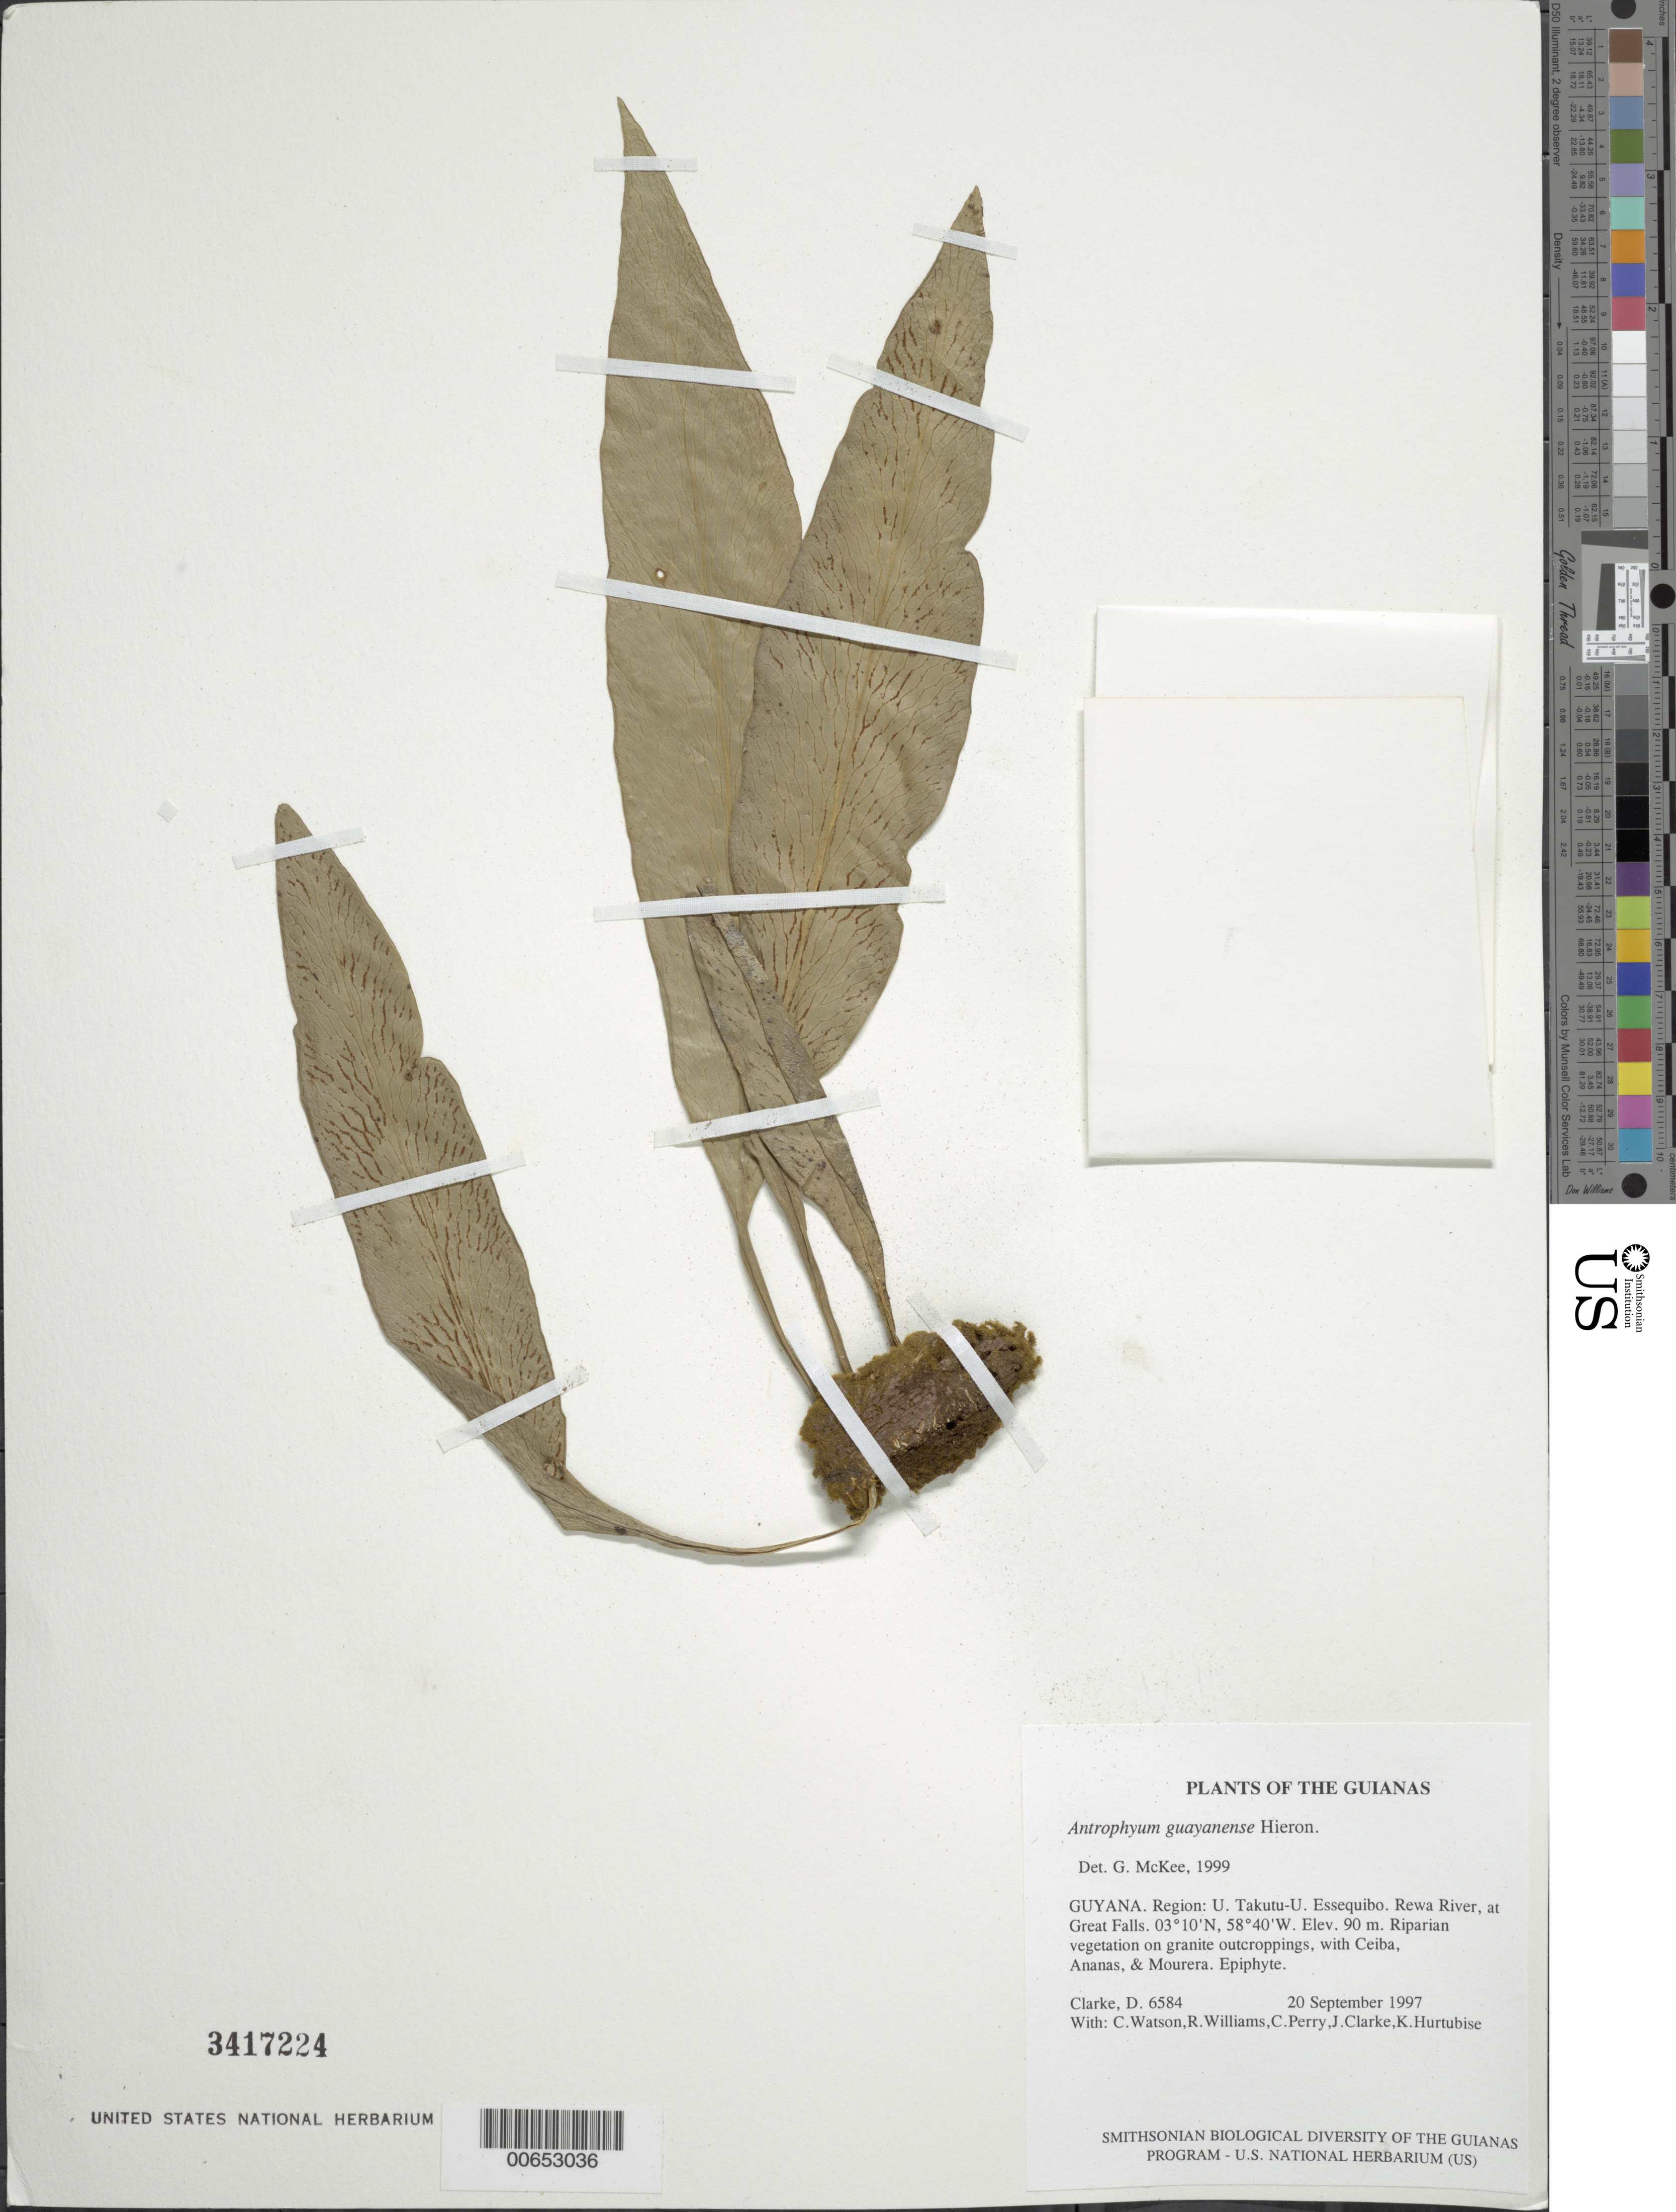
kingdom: Plantae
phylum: Tracheophyta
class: Polypodiopsida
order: Polypodiales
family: Pteridaceae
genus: Polytaenium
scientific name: Polytaenium guayanense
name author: (Hieron.) Alston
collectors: H. D. Clarke, C. Watson, R. Williams, C. Perry, J. Clarke & K. Hurtubise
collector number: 6584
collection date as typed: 20 September 1997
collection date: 1997-09-20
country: Guyana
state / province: U. Takutu-U. Essequibo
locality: Rewa River, at Great Falls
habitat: Riparian vegetation on granite outcroppings, with Ceiba, Ananas, & Mourera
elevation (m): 90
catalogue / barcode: US 3417224